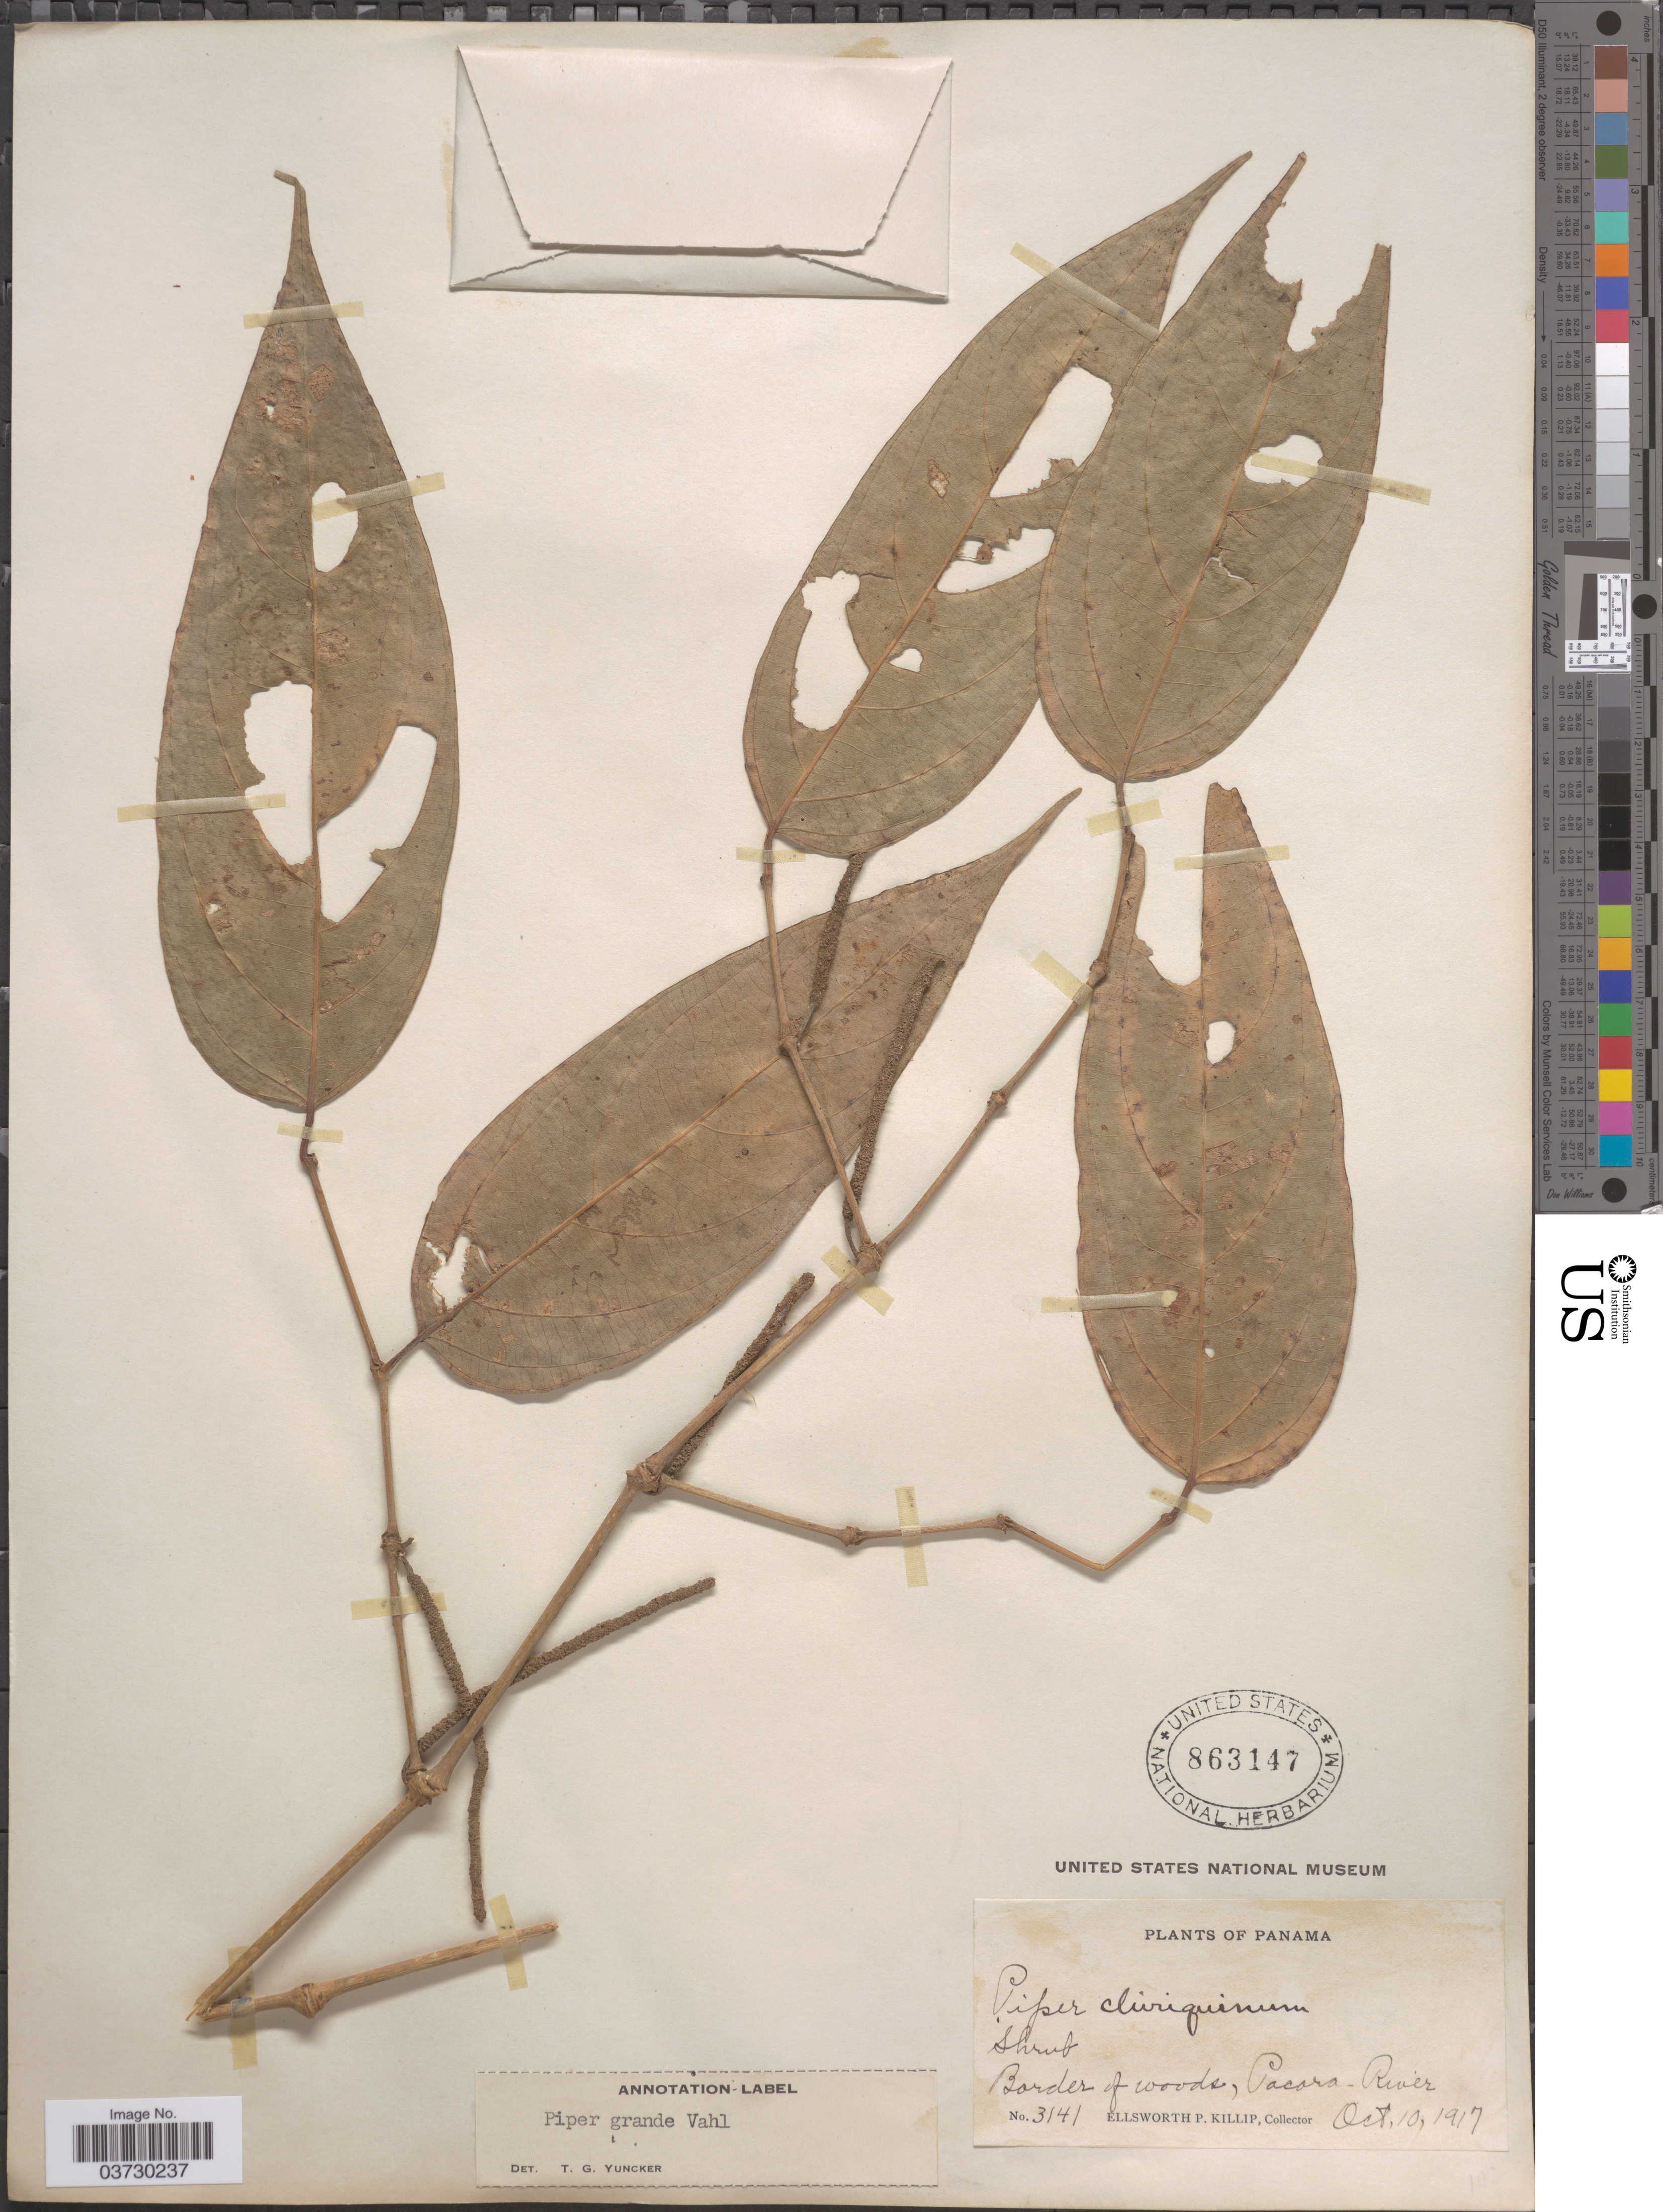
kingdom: Plantae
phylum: Tracheophyta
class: Magnoliopsida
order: Piperales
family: Piperaceae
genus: Piper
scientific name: Piper grande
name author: Vahl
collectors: E. P. Killip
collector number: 3141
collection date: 1917-10-10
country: Panama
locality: Border of woods, Pacora-River.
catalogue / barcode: US 863147